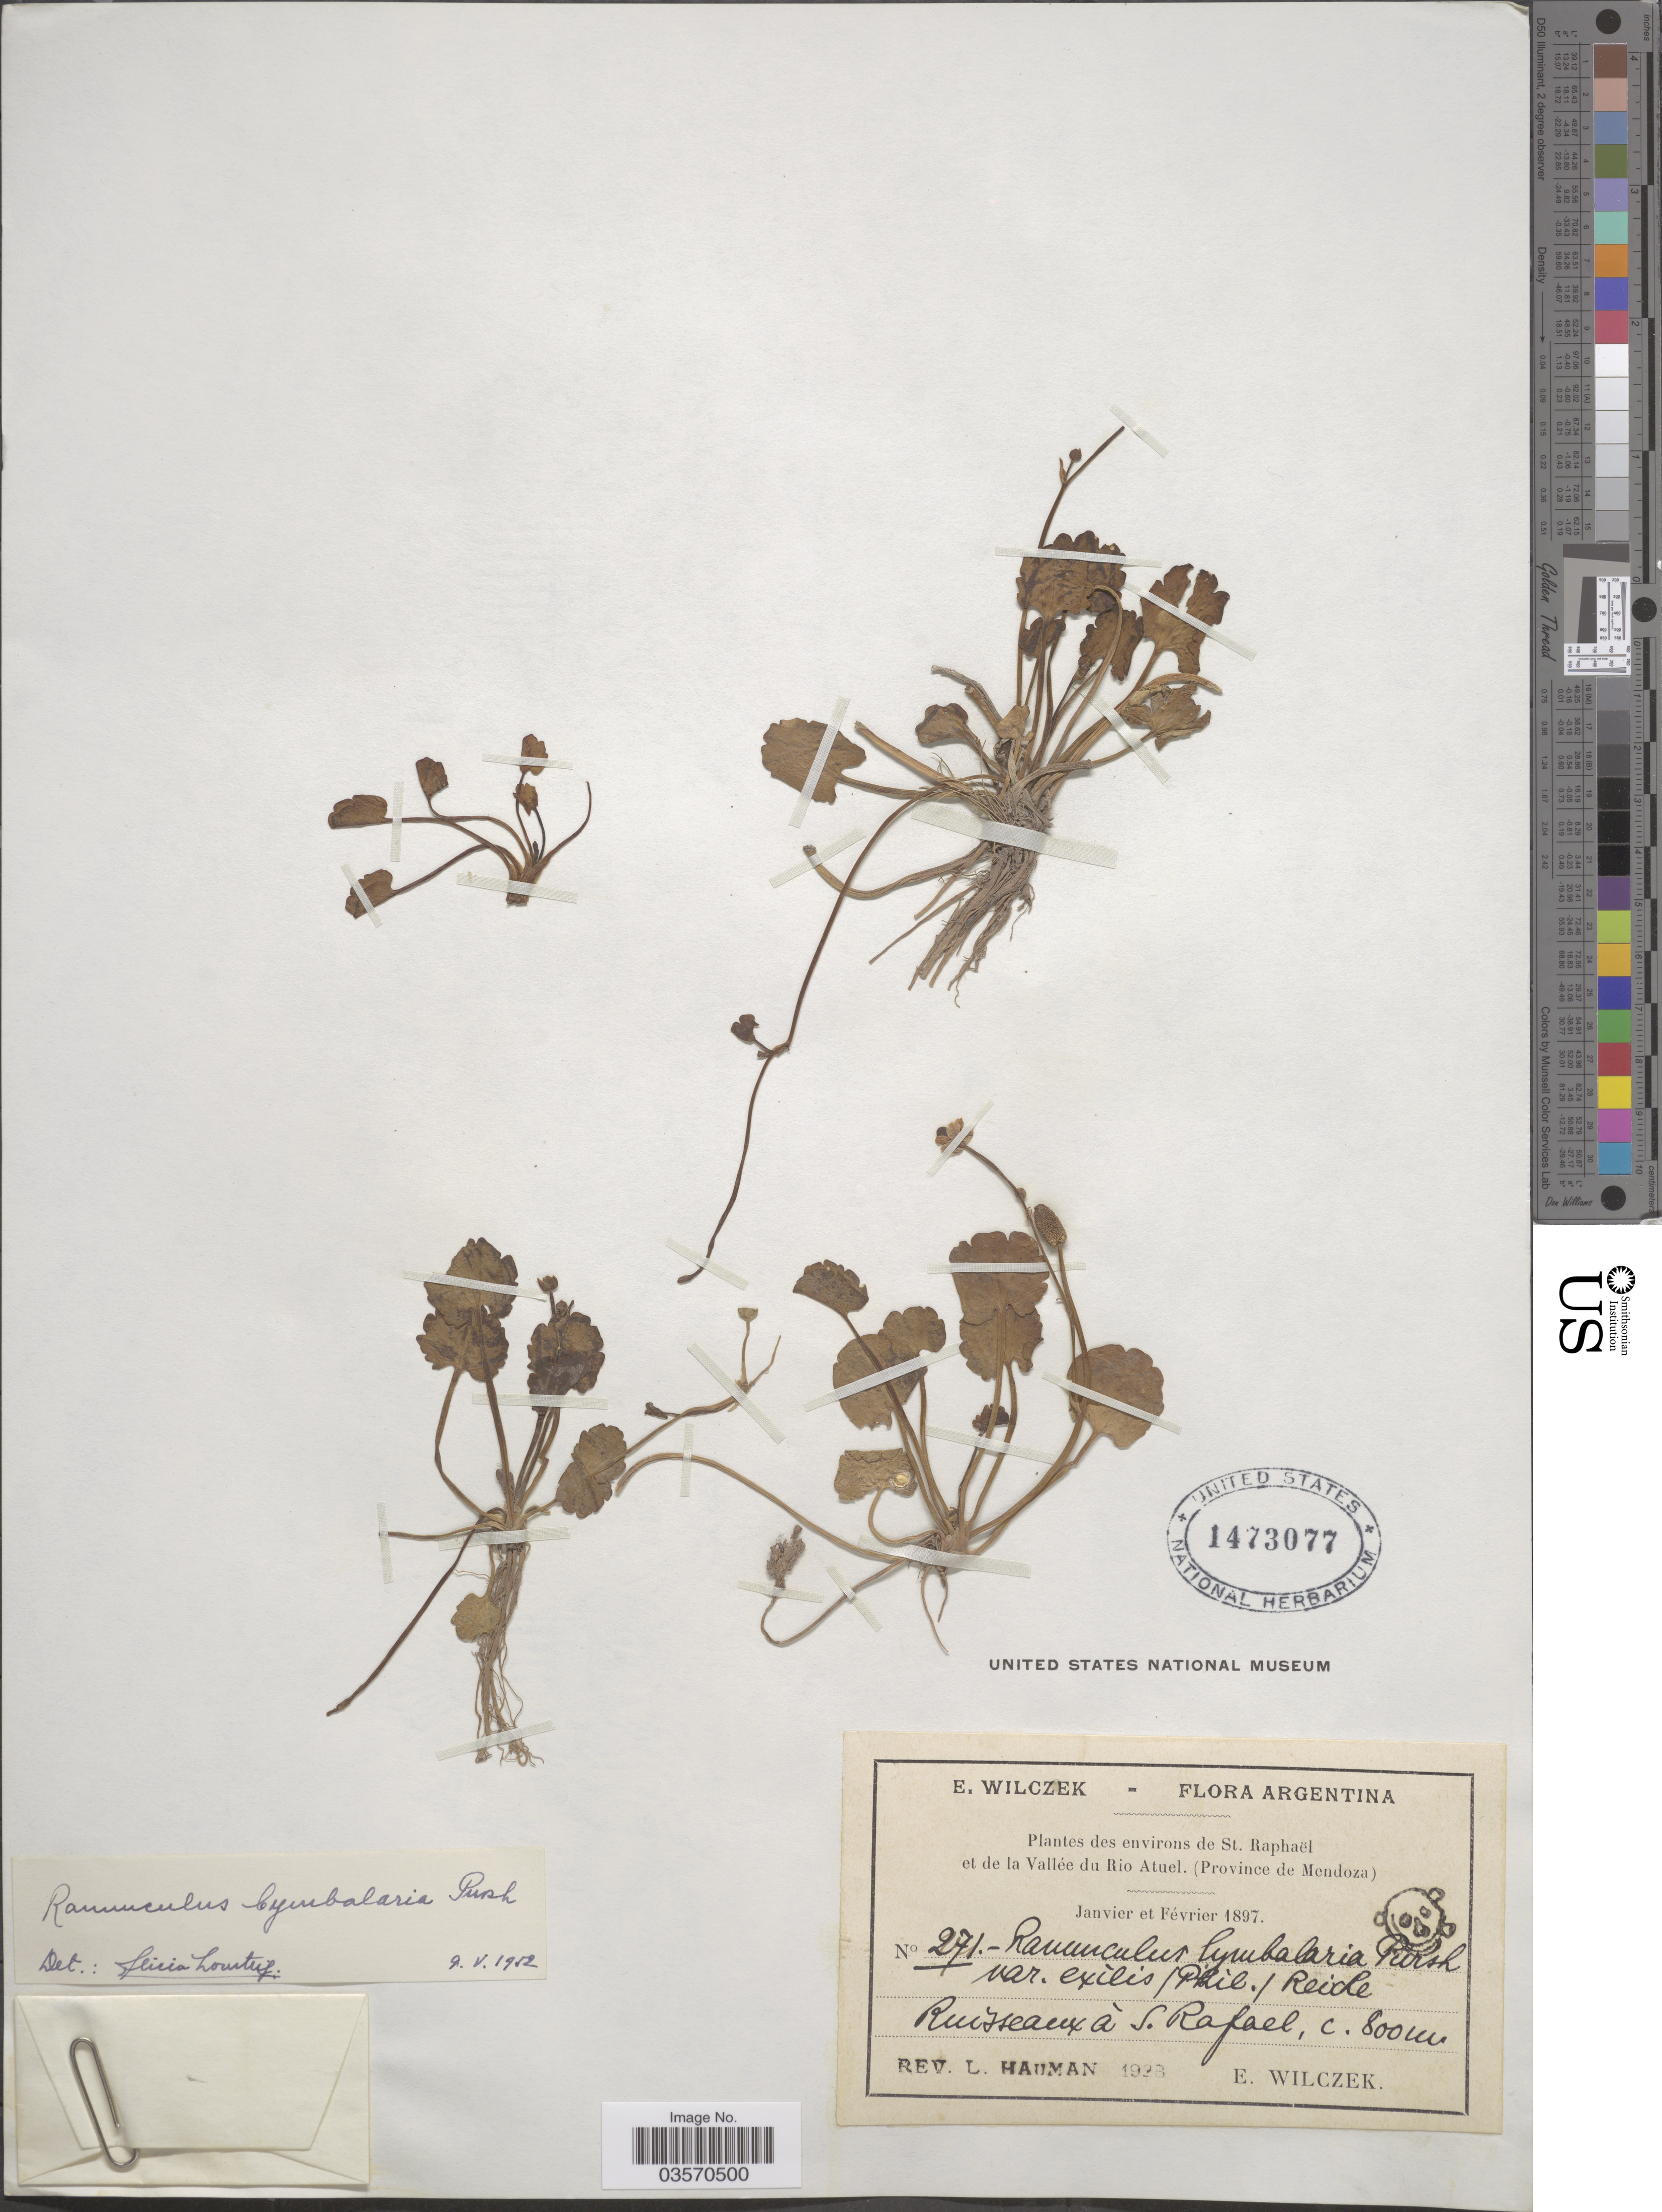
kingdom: Plantae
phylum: Tracheophyta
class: Magnoliopsida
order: Ranunculales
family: Ranunculaceae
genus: Halerpestes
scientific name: Halerpestes cymbalaria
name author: (Pursh) Greene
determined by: Strong, M. T., (US), Smithsonian Institution - National Museum of Natural History (UNITED STATES)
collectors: E. Wilczek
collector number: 271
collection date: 1897-01/1897-02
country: Argentina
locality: Environs de St. Raphaël et de la Vallée du Rio Atuel. (Province de Mendoza). Ruisseaux à S. Rafael.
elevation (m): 800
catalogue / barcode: US 1473077